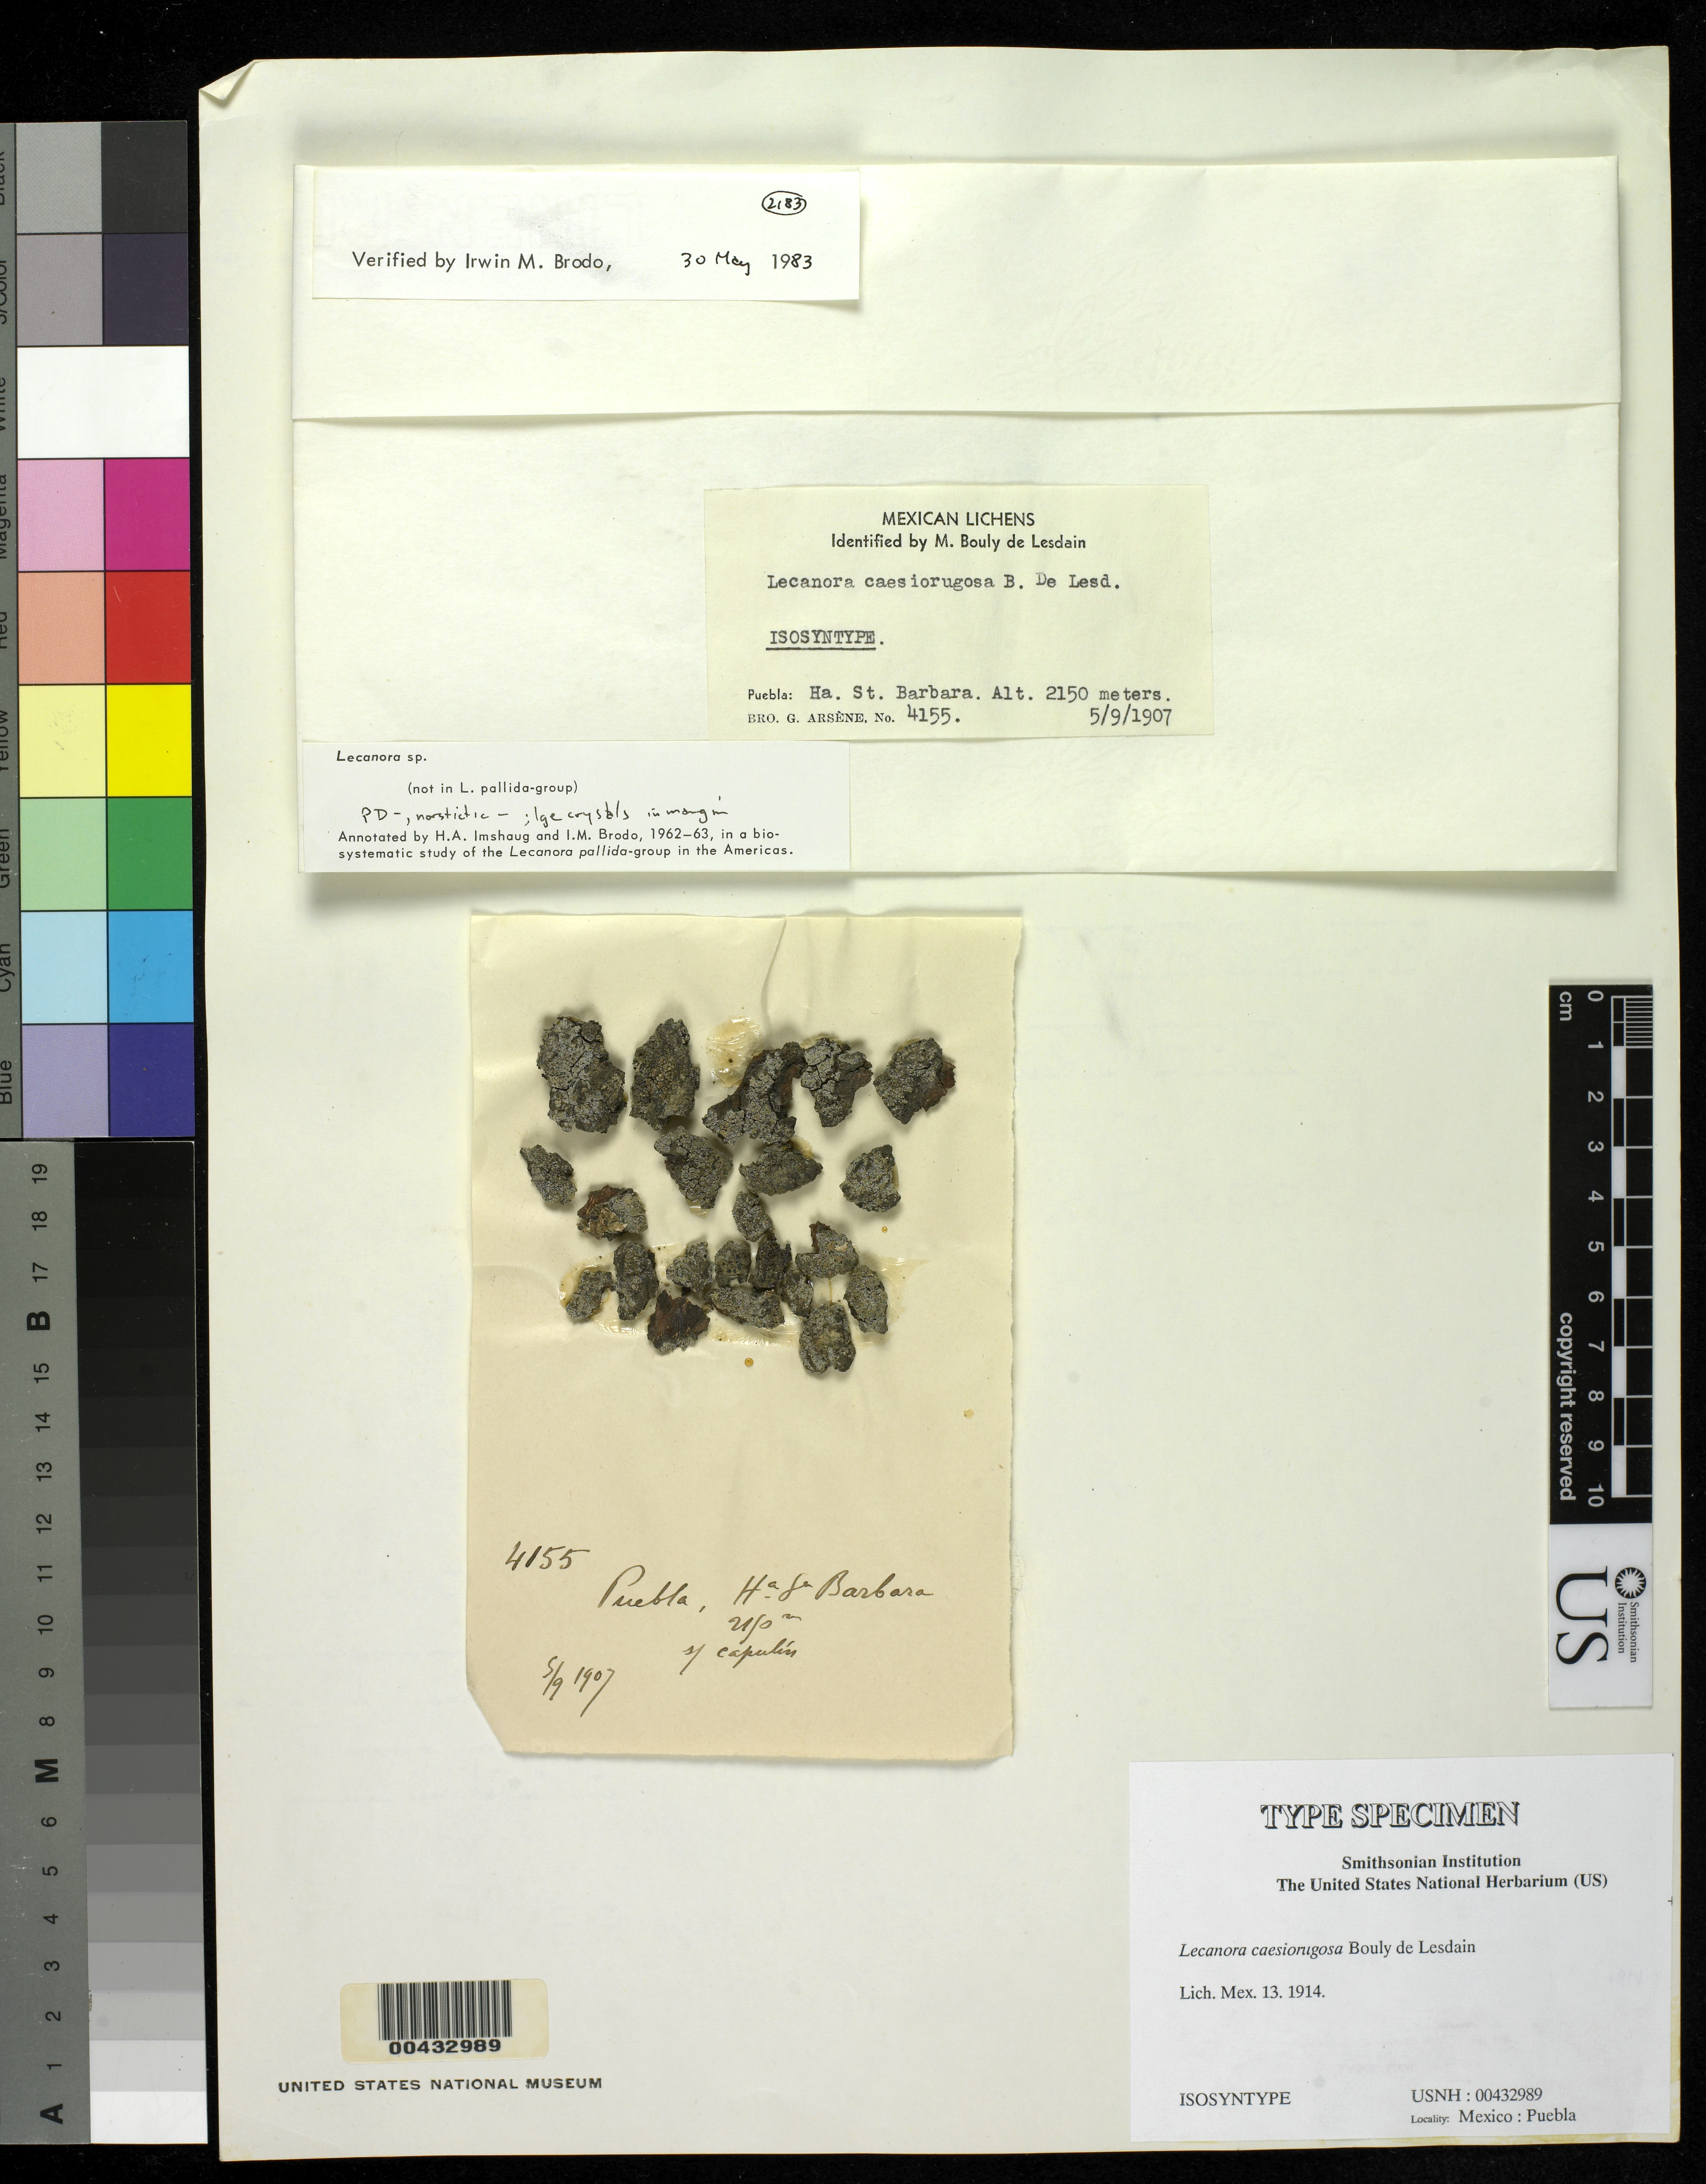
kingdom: Fungi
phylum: Ascomycota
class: Lecanoromycetes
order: Lecanorales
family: Lecanoraceae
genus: Lecanora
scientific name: Lecanora caesiorugosa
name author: B. de Lesd.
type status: Isosyntype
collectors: Bro. G. Arsène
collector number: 4155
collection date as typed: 05 Sep 1907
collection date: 1907-09-05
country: Mexico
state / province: Puebla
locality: Hca. St. Barbara.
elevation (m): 2150